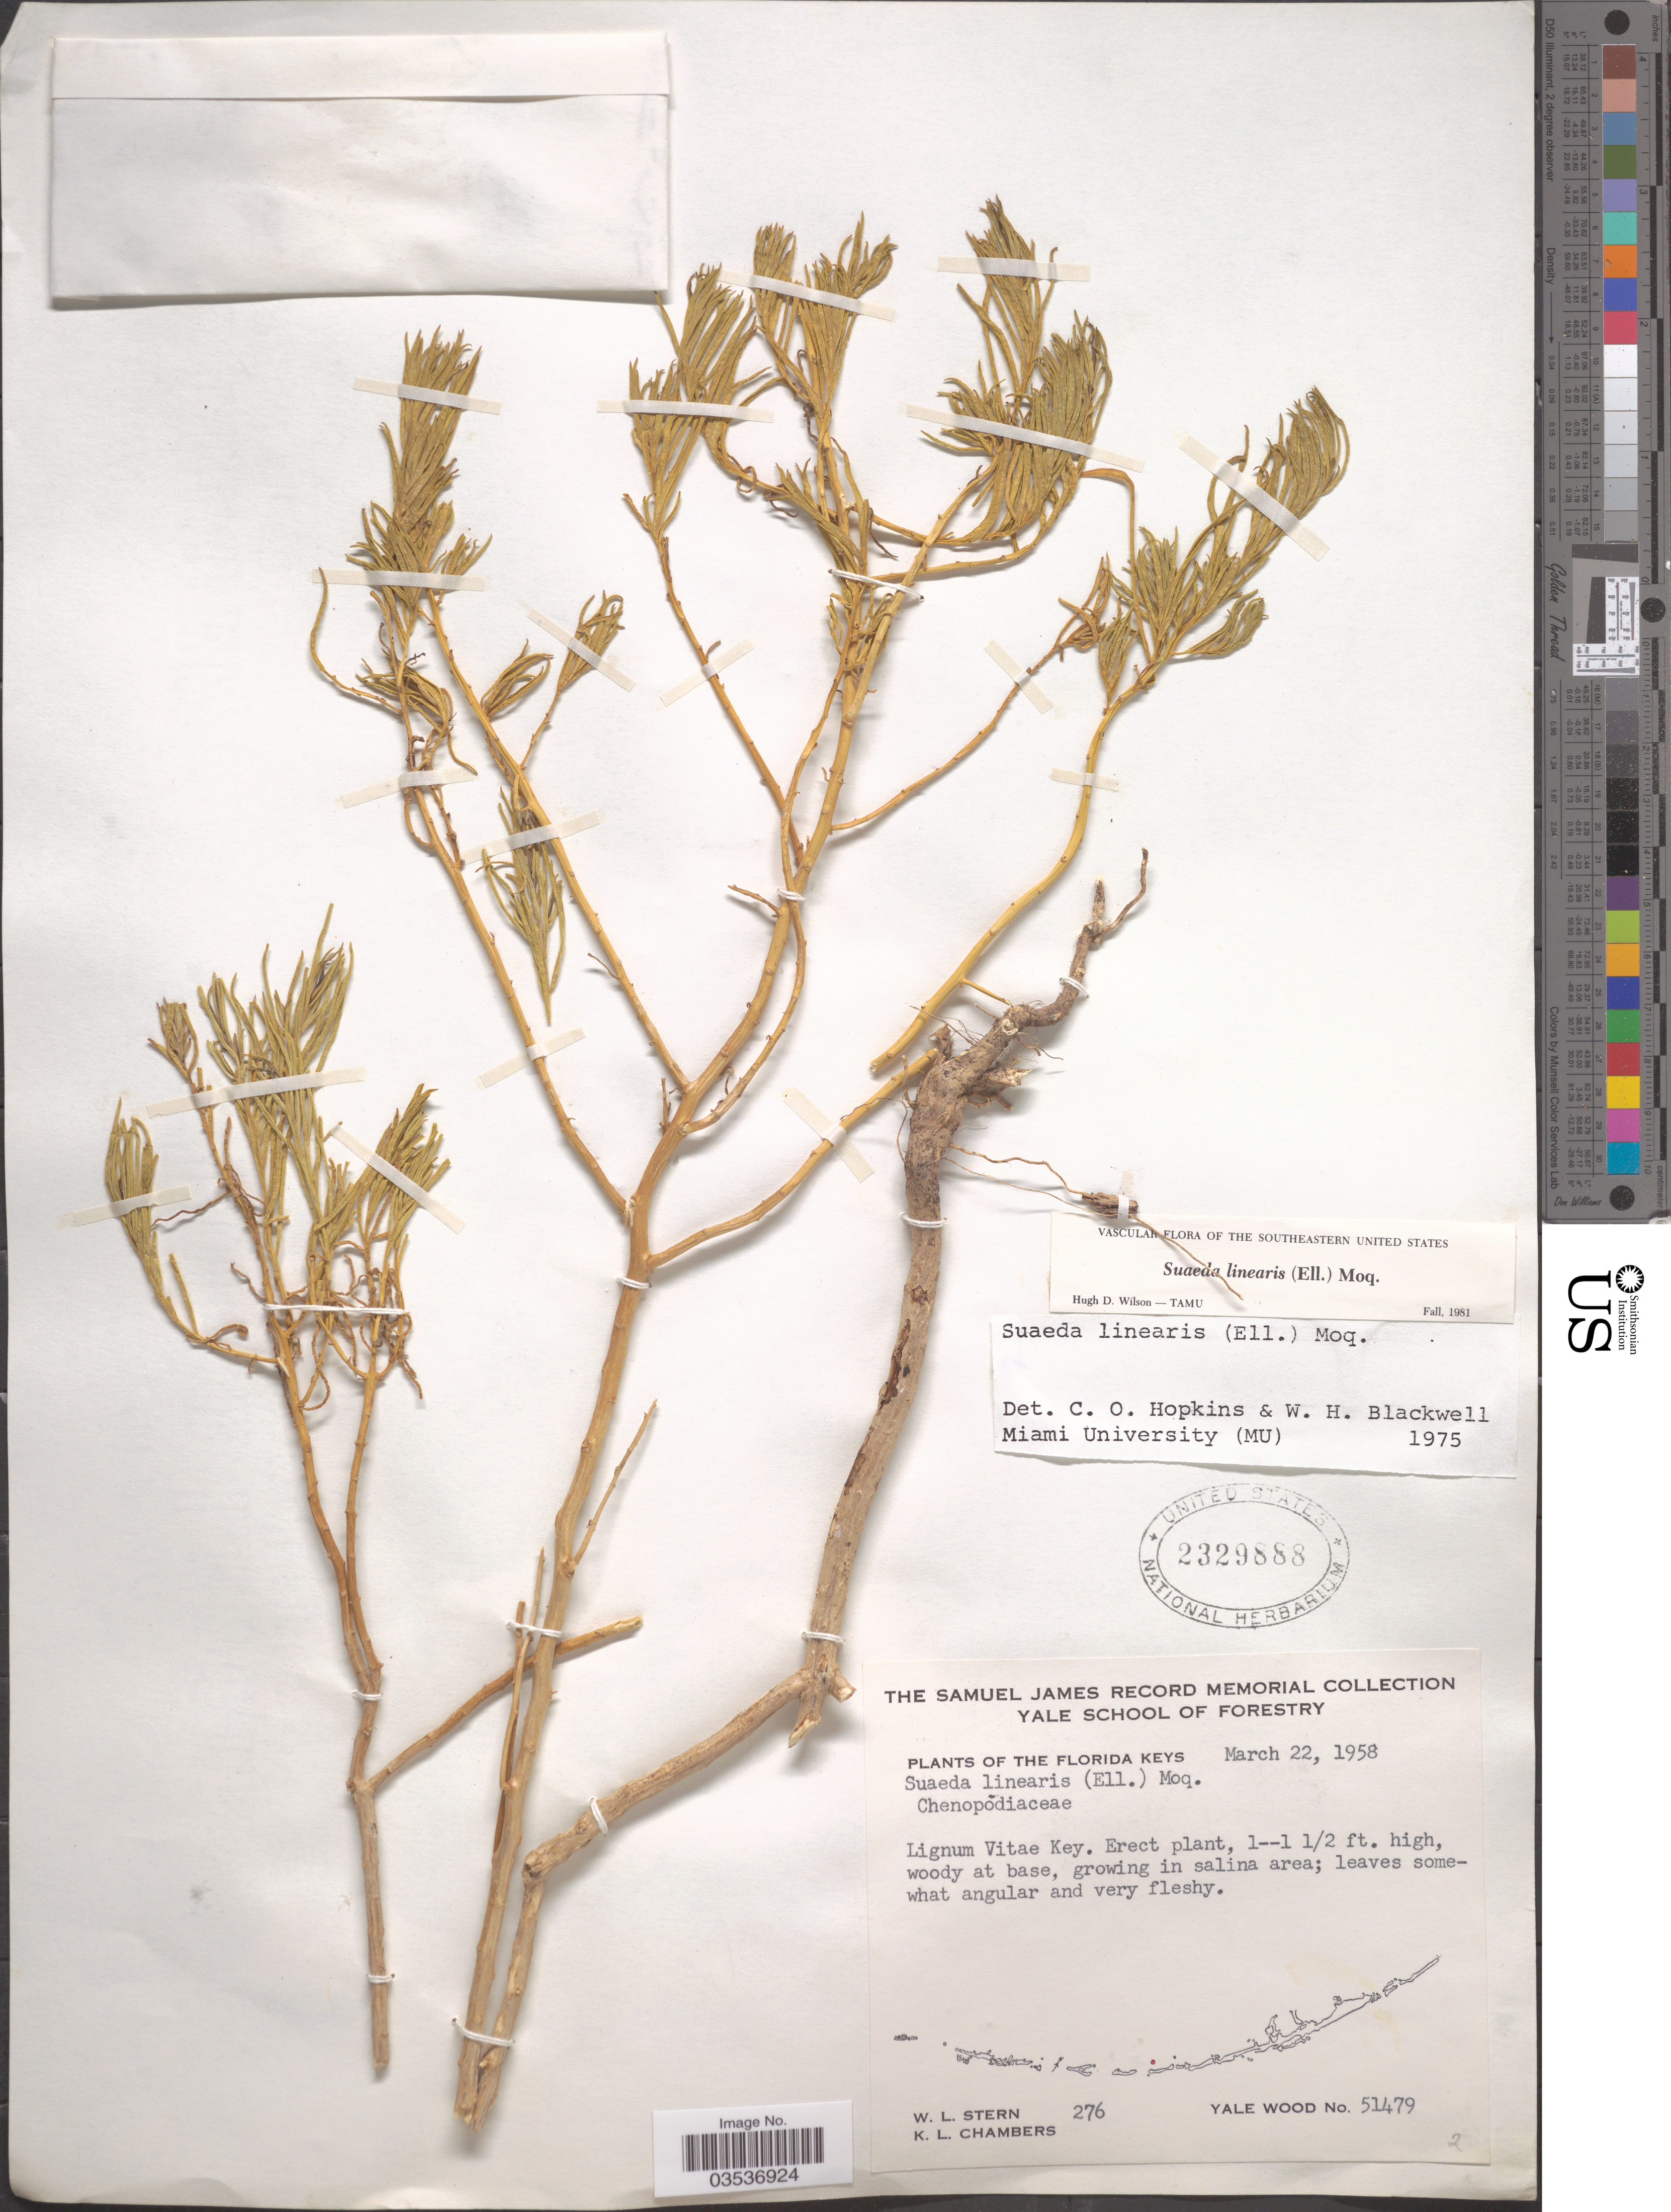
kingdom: Plantae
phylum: Tracheophyta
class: Magnoliopsida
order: Caryophyllales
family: Amaranthaceae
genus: Dondia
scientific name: Dondia linearis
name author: (Elliott) A. Heller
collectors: W. L. Stern & K. Chambers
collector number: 276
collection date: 1958-03-22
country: United States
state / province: Florida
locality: Florida Keys. Lignum Vitae Key.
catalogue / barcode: US 2329888